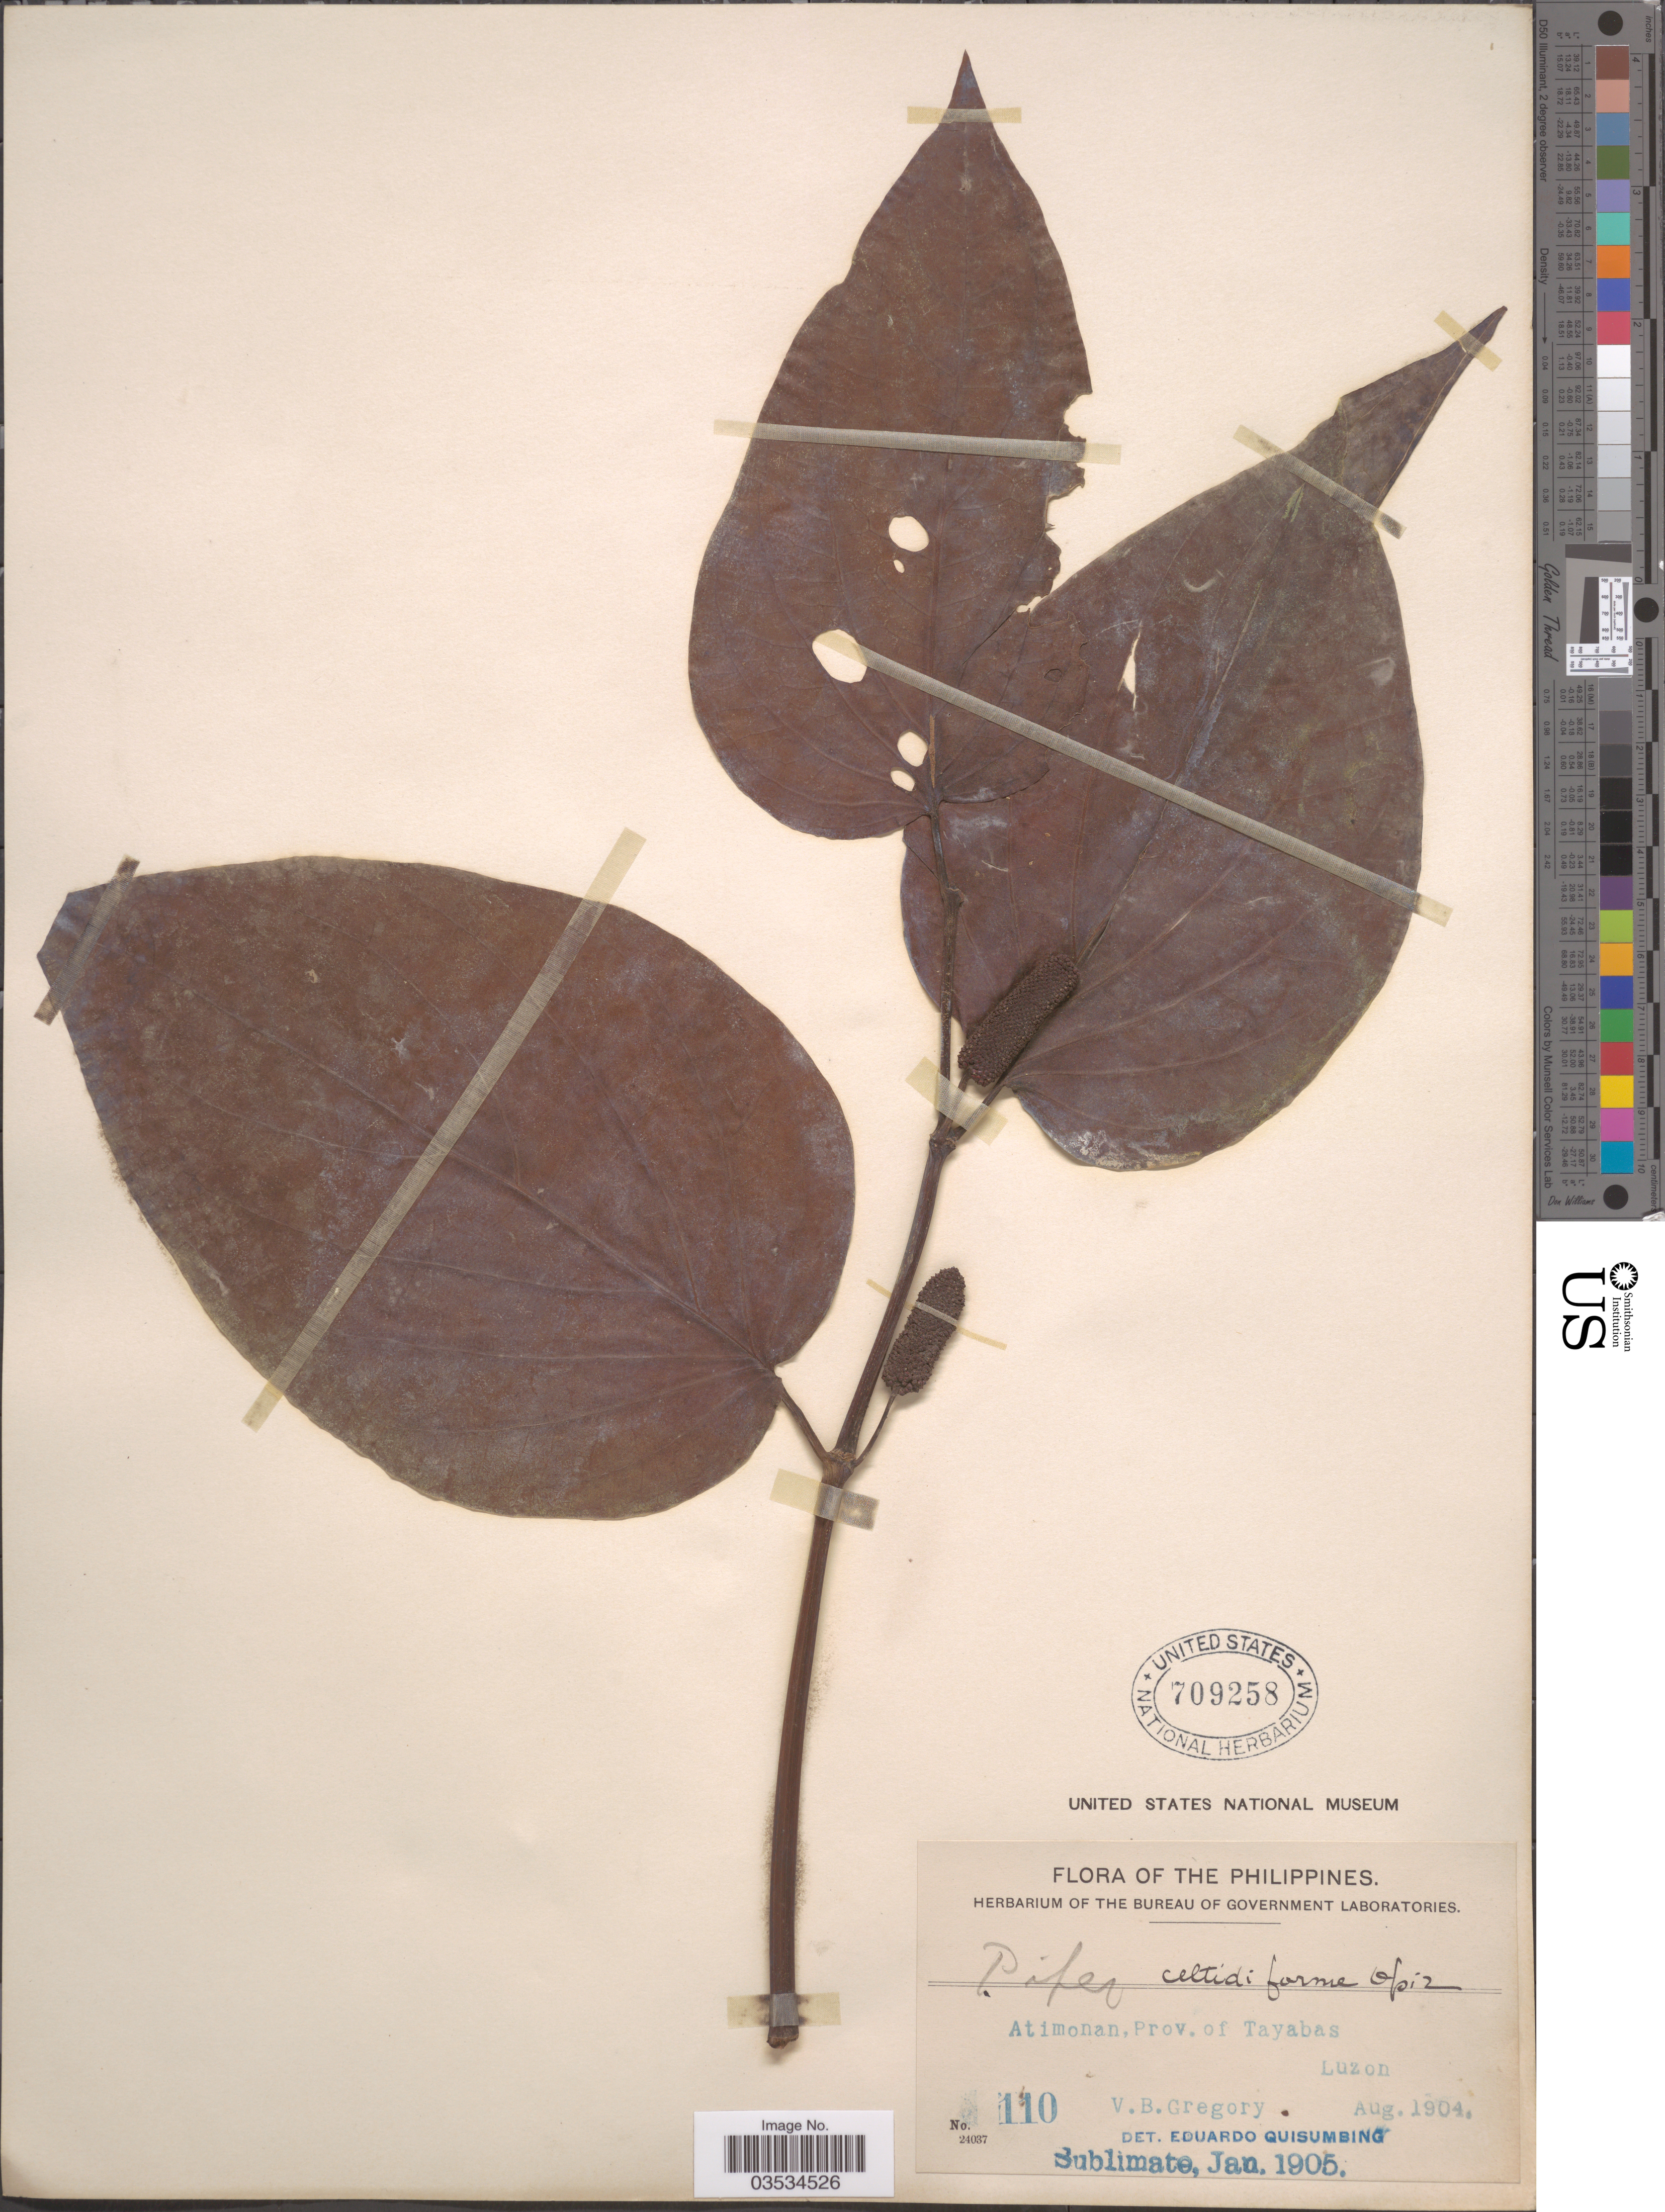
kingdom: Plantae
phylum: Tracheophyta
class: Magnoliopsida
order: Piperales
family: Piperaceae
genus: Piper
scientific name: Piper celtidiforme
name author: Opiz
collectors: V. Gregory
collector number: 110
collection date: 1904-08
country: Philippines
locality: Atimonan, Prov. of Tayabas. Luzon.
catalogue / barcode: US 709258